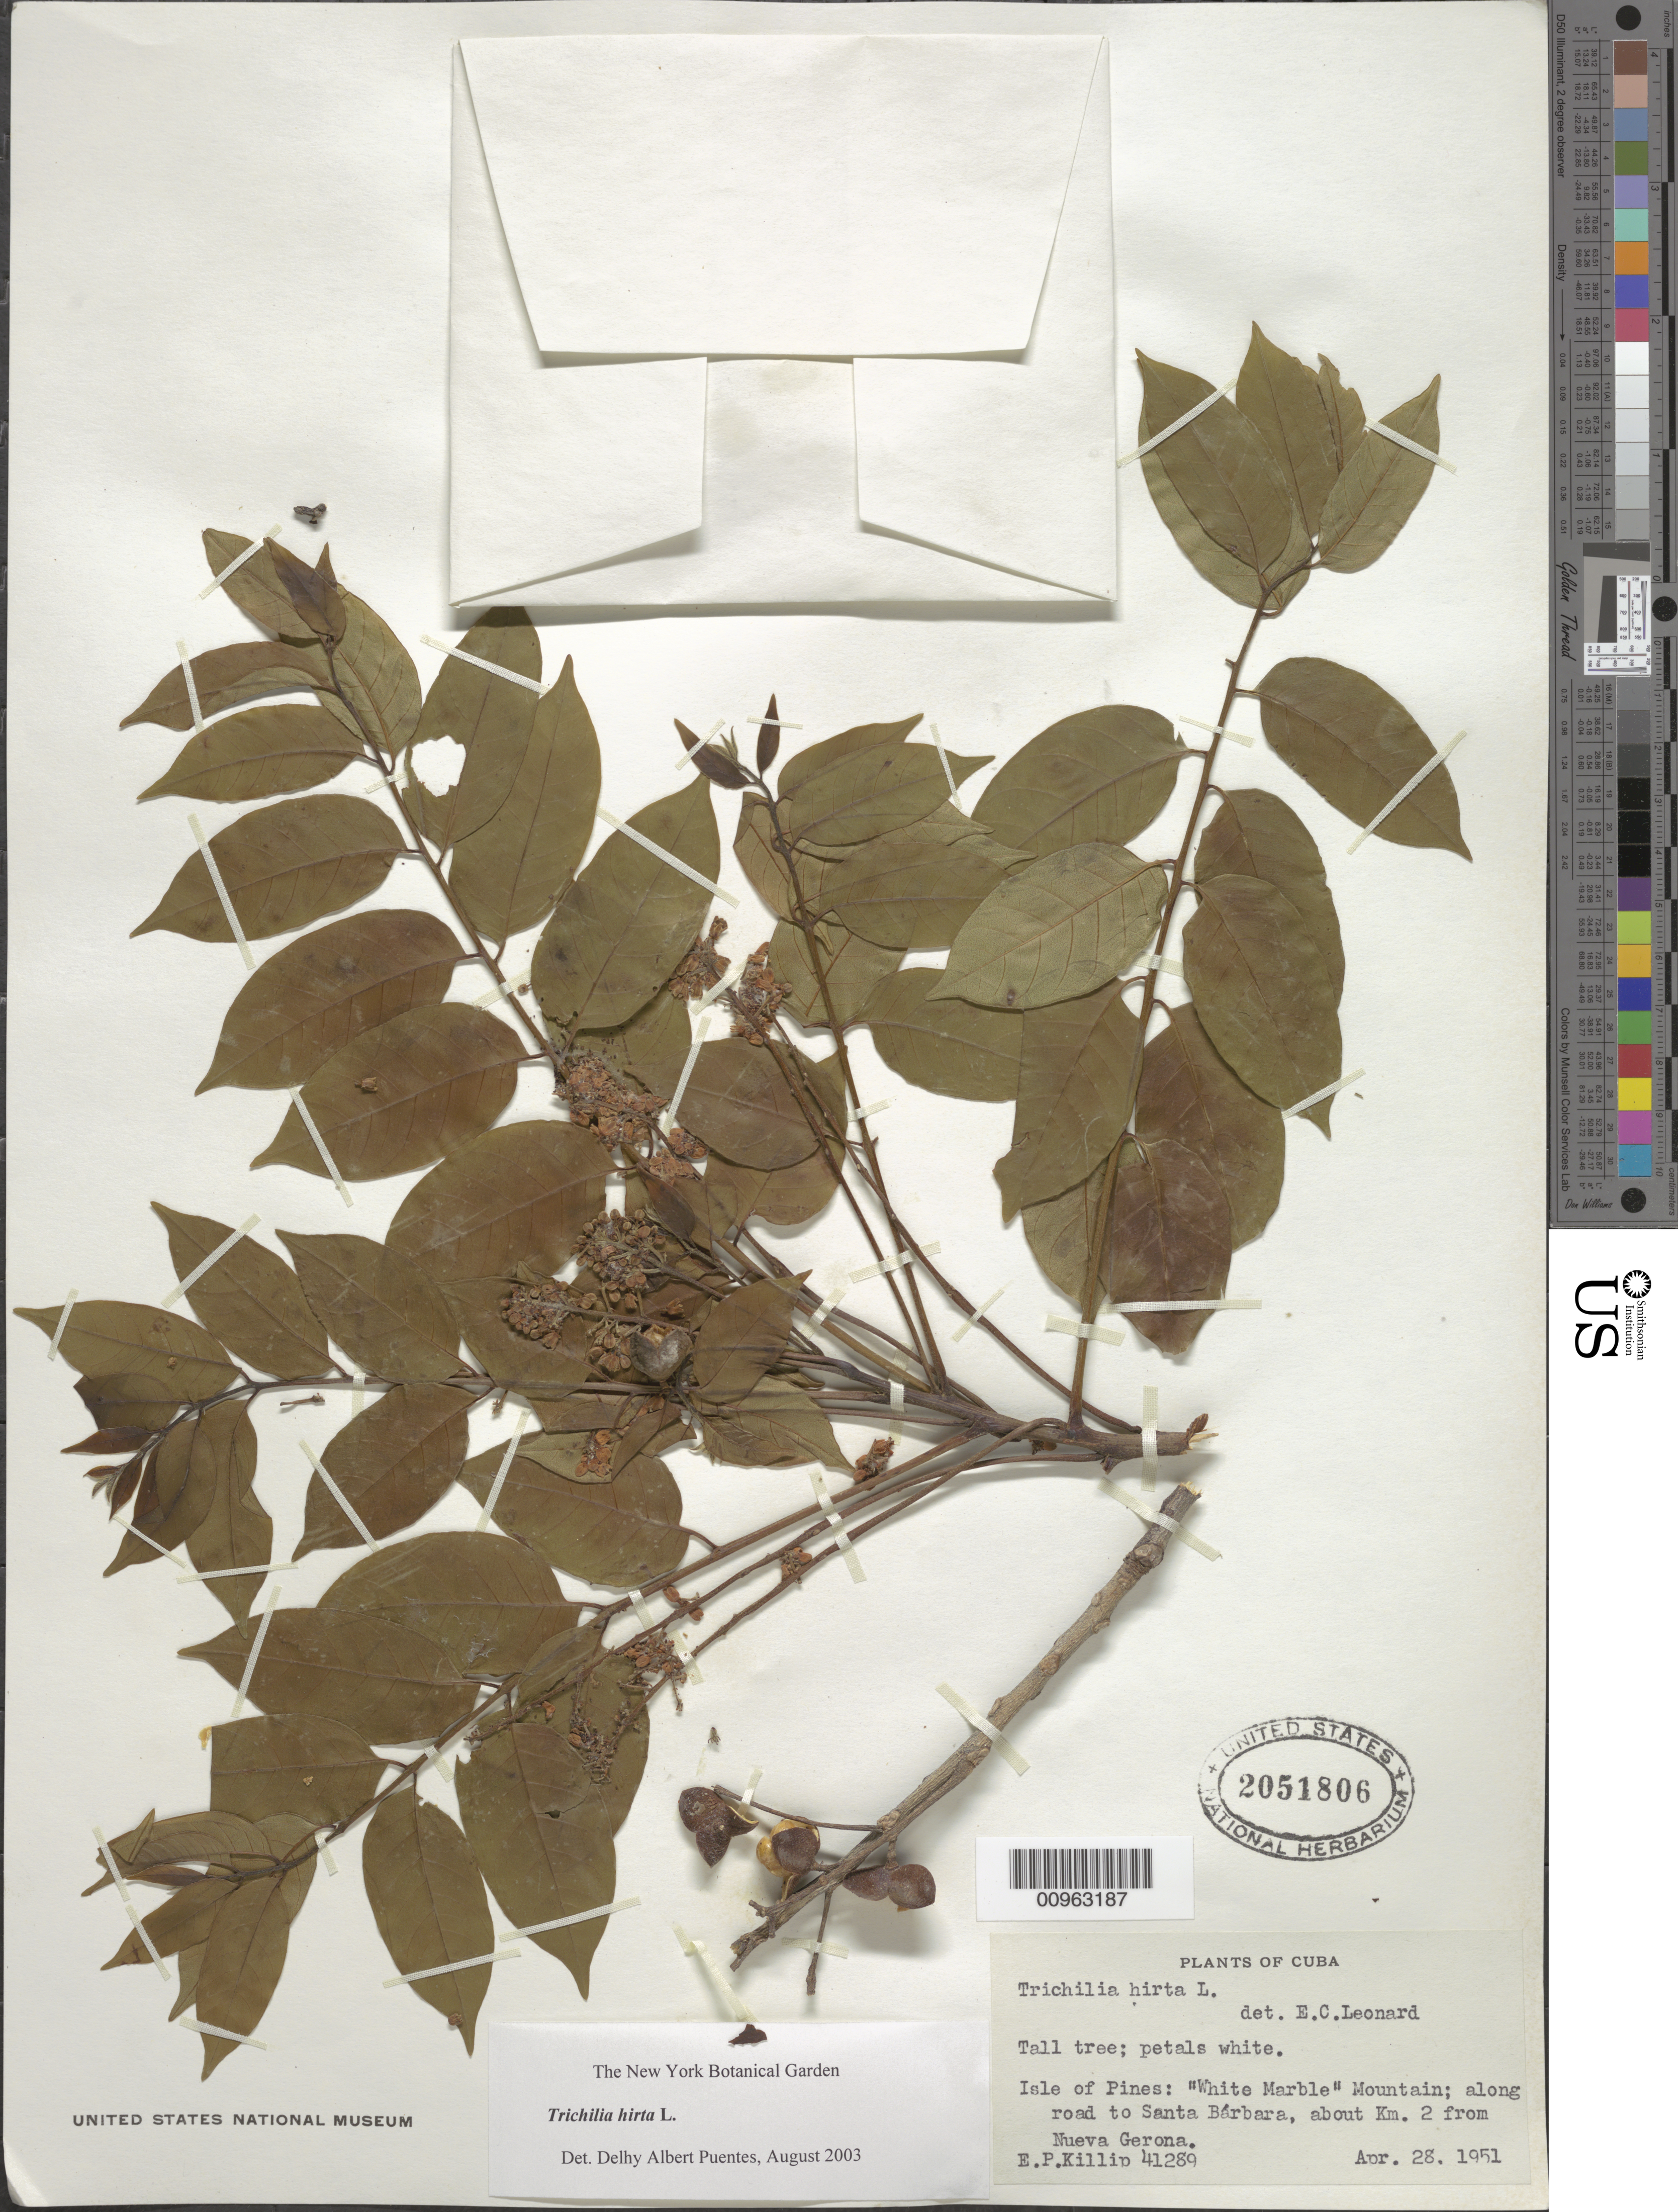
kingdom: Plantae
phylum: Tracheophyta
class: Magnoliopsida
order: Sapindales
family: Meliaceae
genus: Trichilia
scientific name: Trichilia hirta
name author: L.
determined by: Puentes, D. A.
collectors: E. P. Killip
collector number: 41289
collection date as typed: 28 Apr 1951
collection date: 1951-04-28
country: Cuba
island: Isla de la Juventud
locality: "White Marble" Mountain, along road to Santa Bárbara, about Km 2 from Nueva Gerona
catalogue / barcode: US 2051806